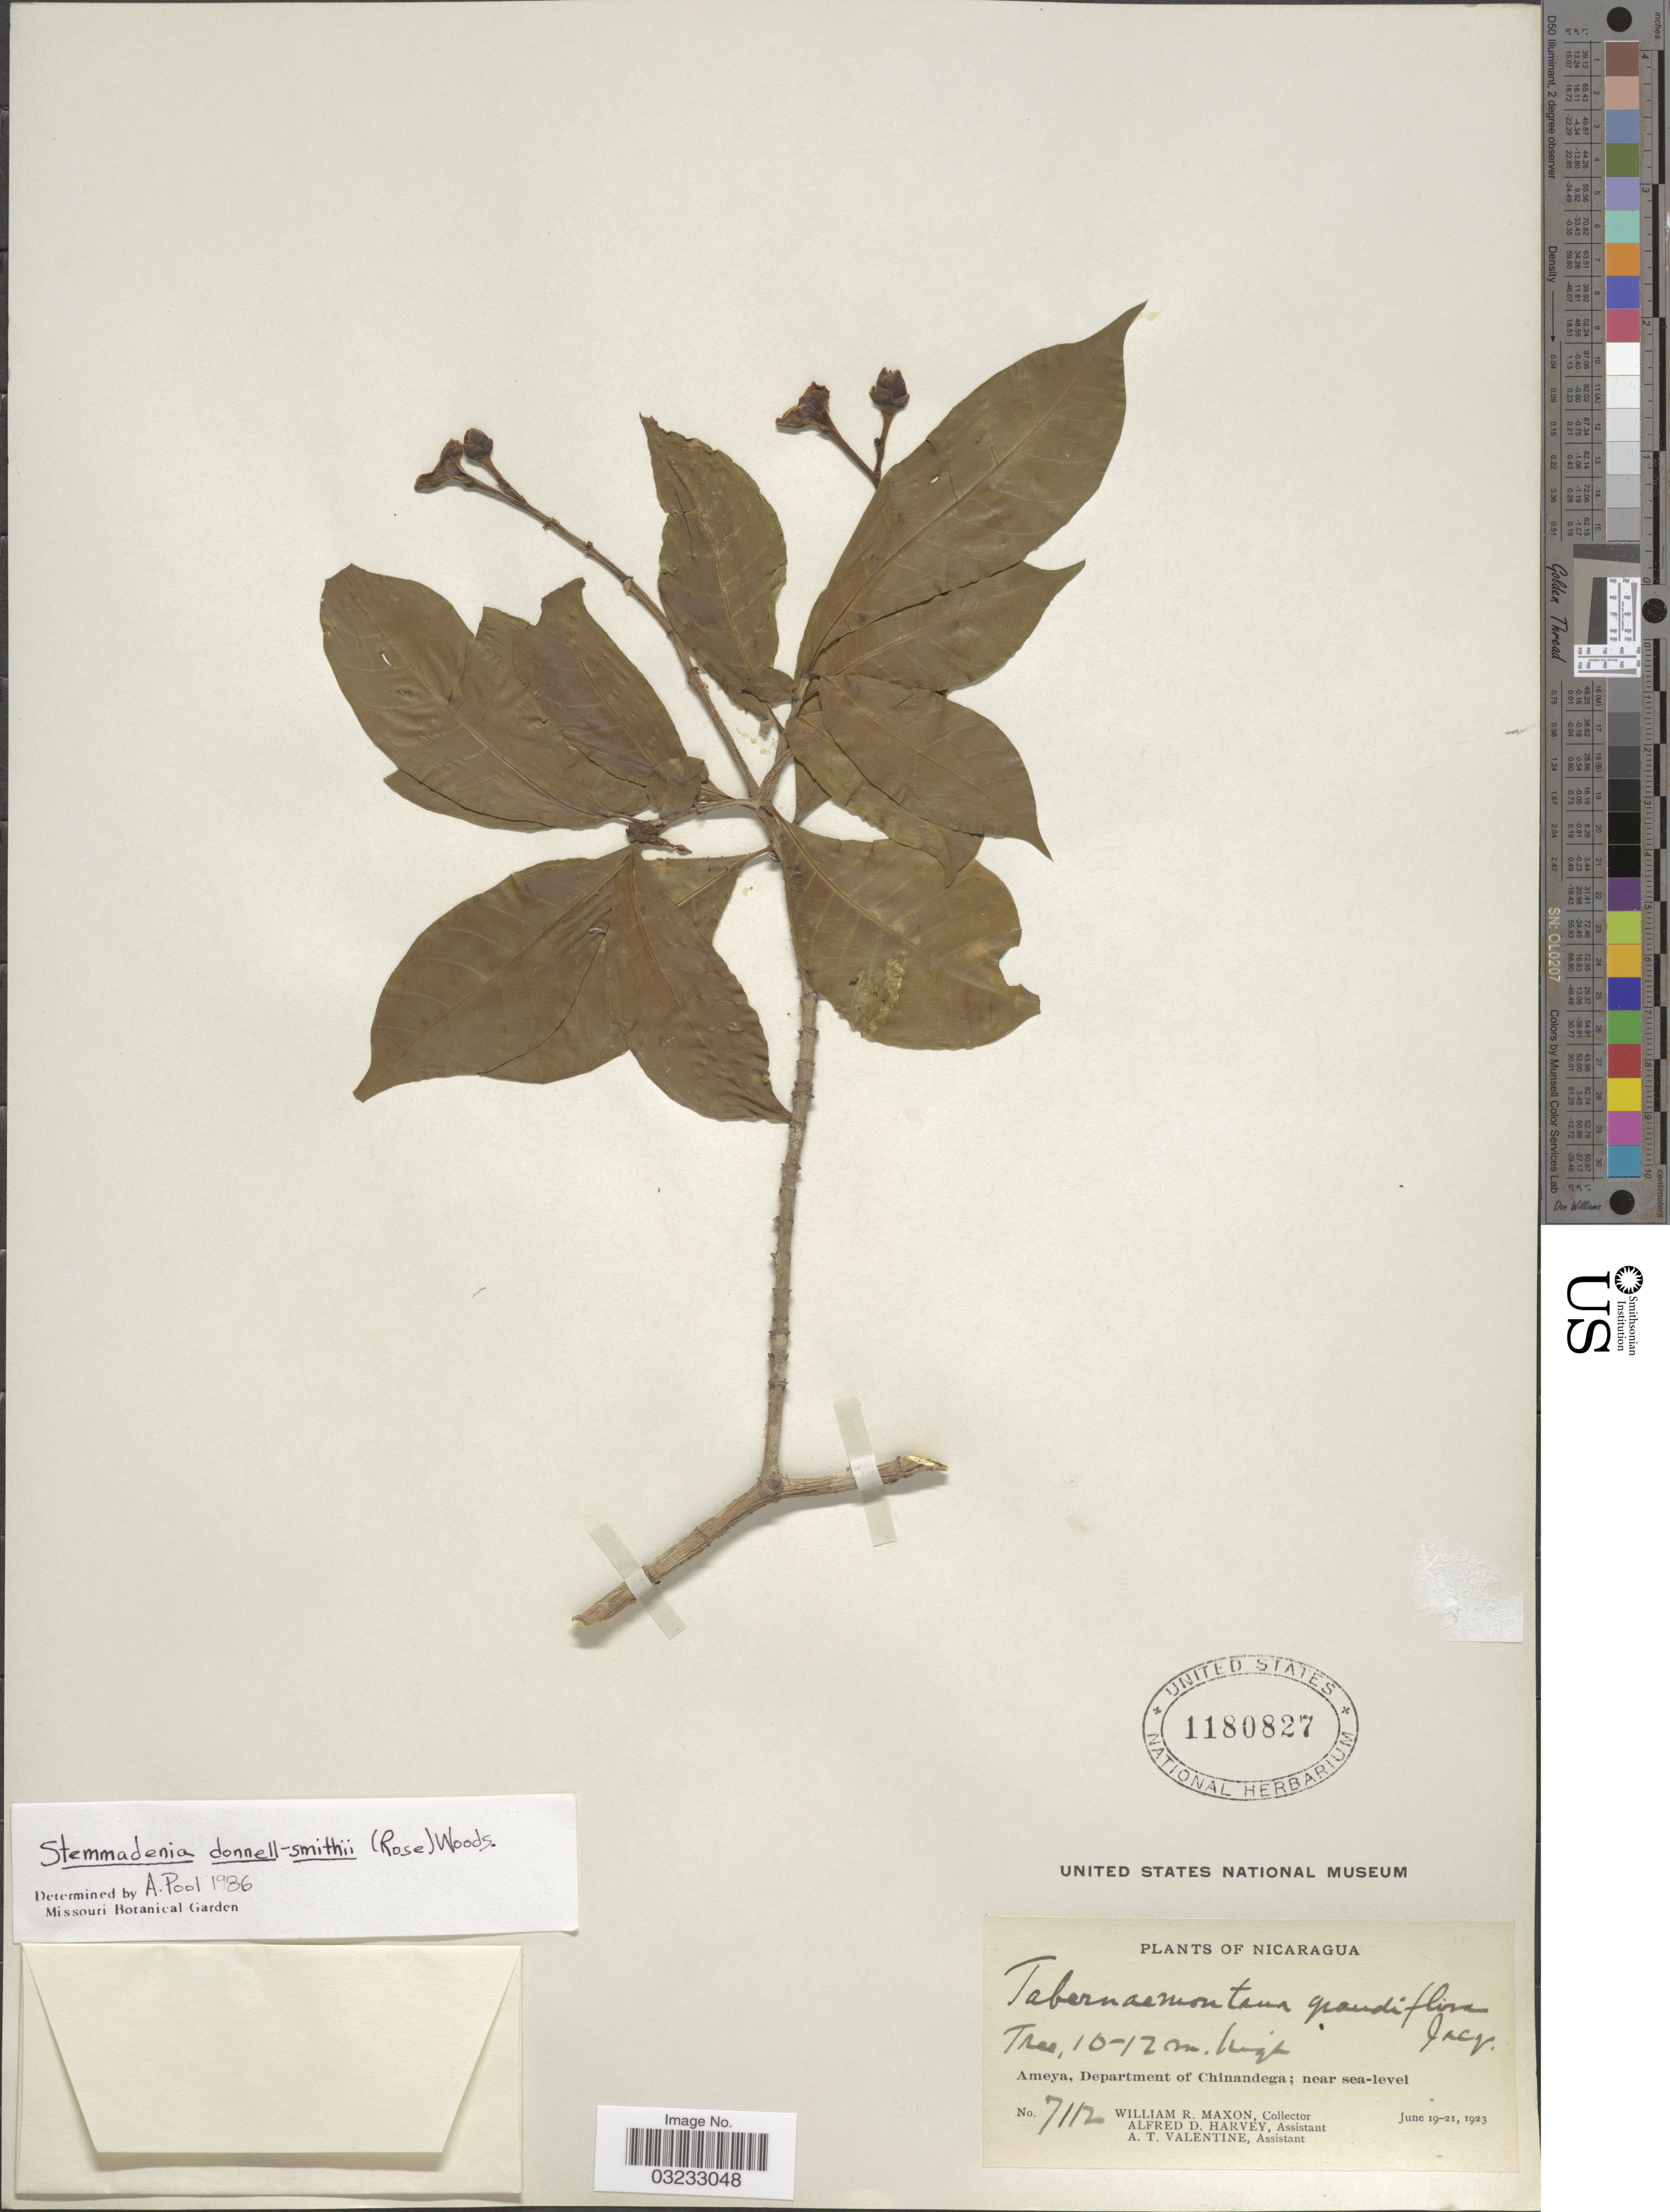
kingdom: Plantae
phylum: Tracheophyta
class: Magnoliopsida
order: Gentianales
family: Apocynaceae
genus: Stemmadenia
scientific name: Stemmadenia donnell-smithii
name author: (Rose ex Donn. Sm.) Woodson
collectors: W. R. Maxon, A. D. Harvey & A. Valentine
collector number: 7112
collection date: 1923-06-19/1923-06-21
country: Nicaragua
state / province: Chinandega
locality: Ameya, Department of Chinandega.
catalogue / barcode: US 1180827